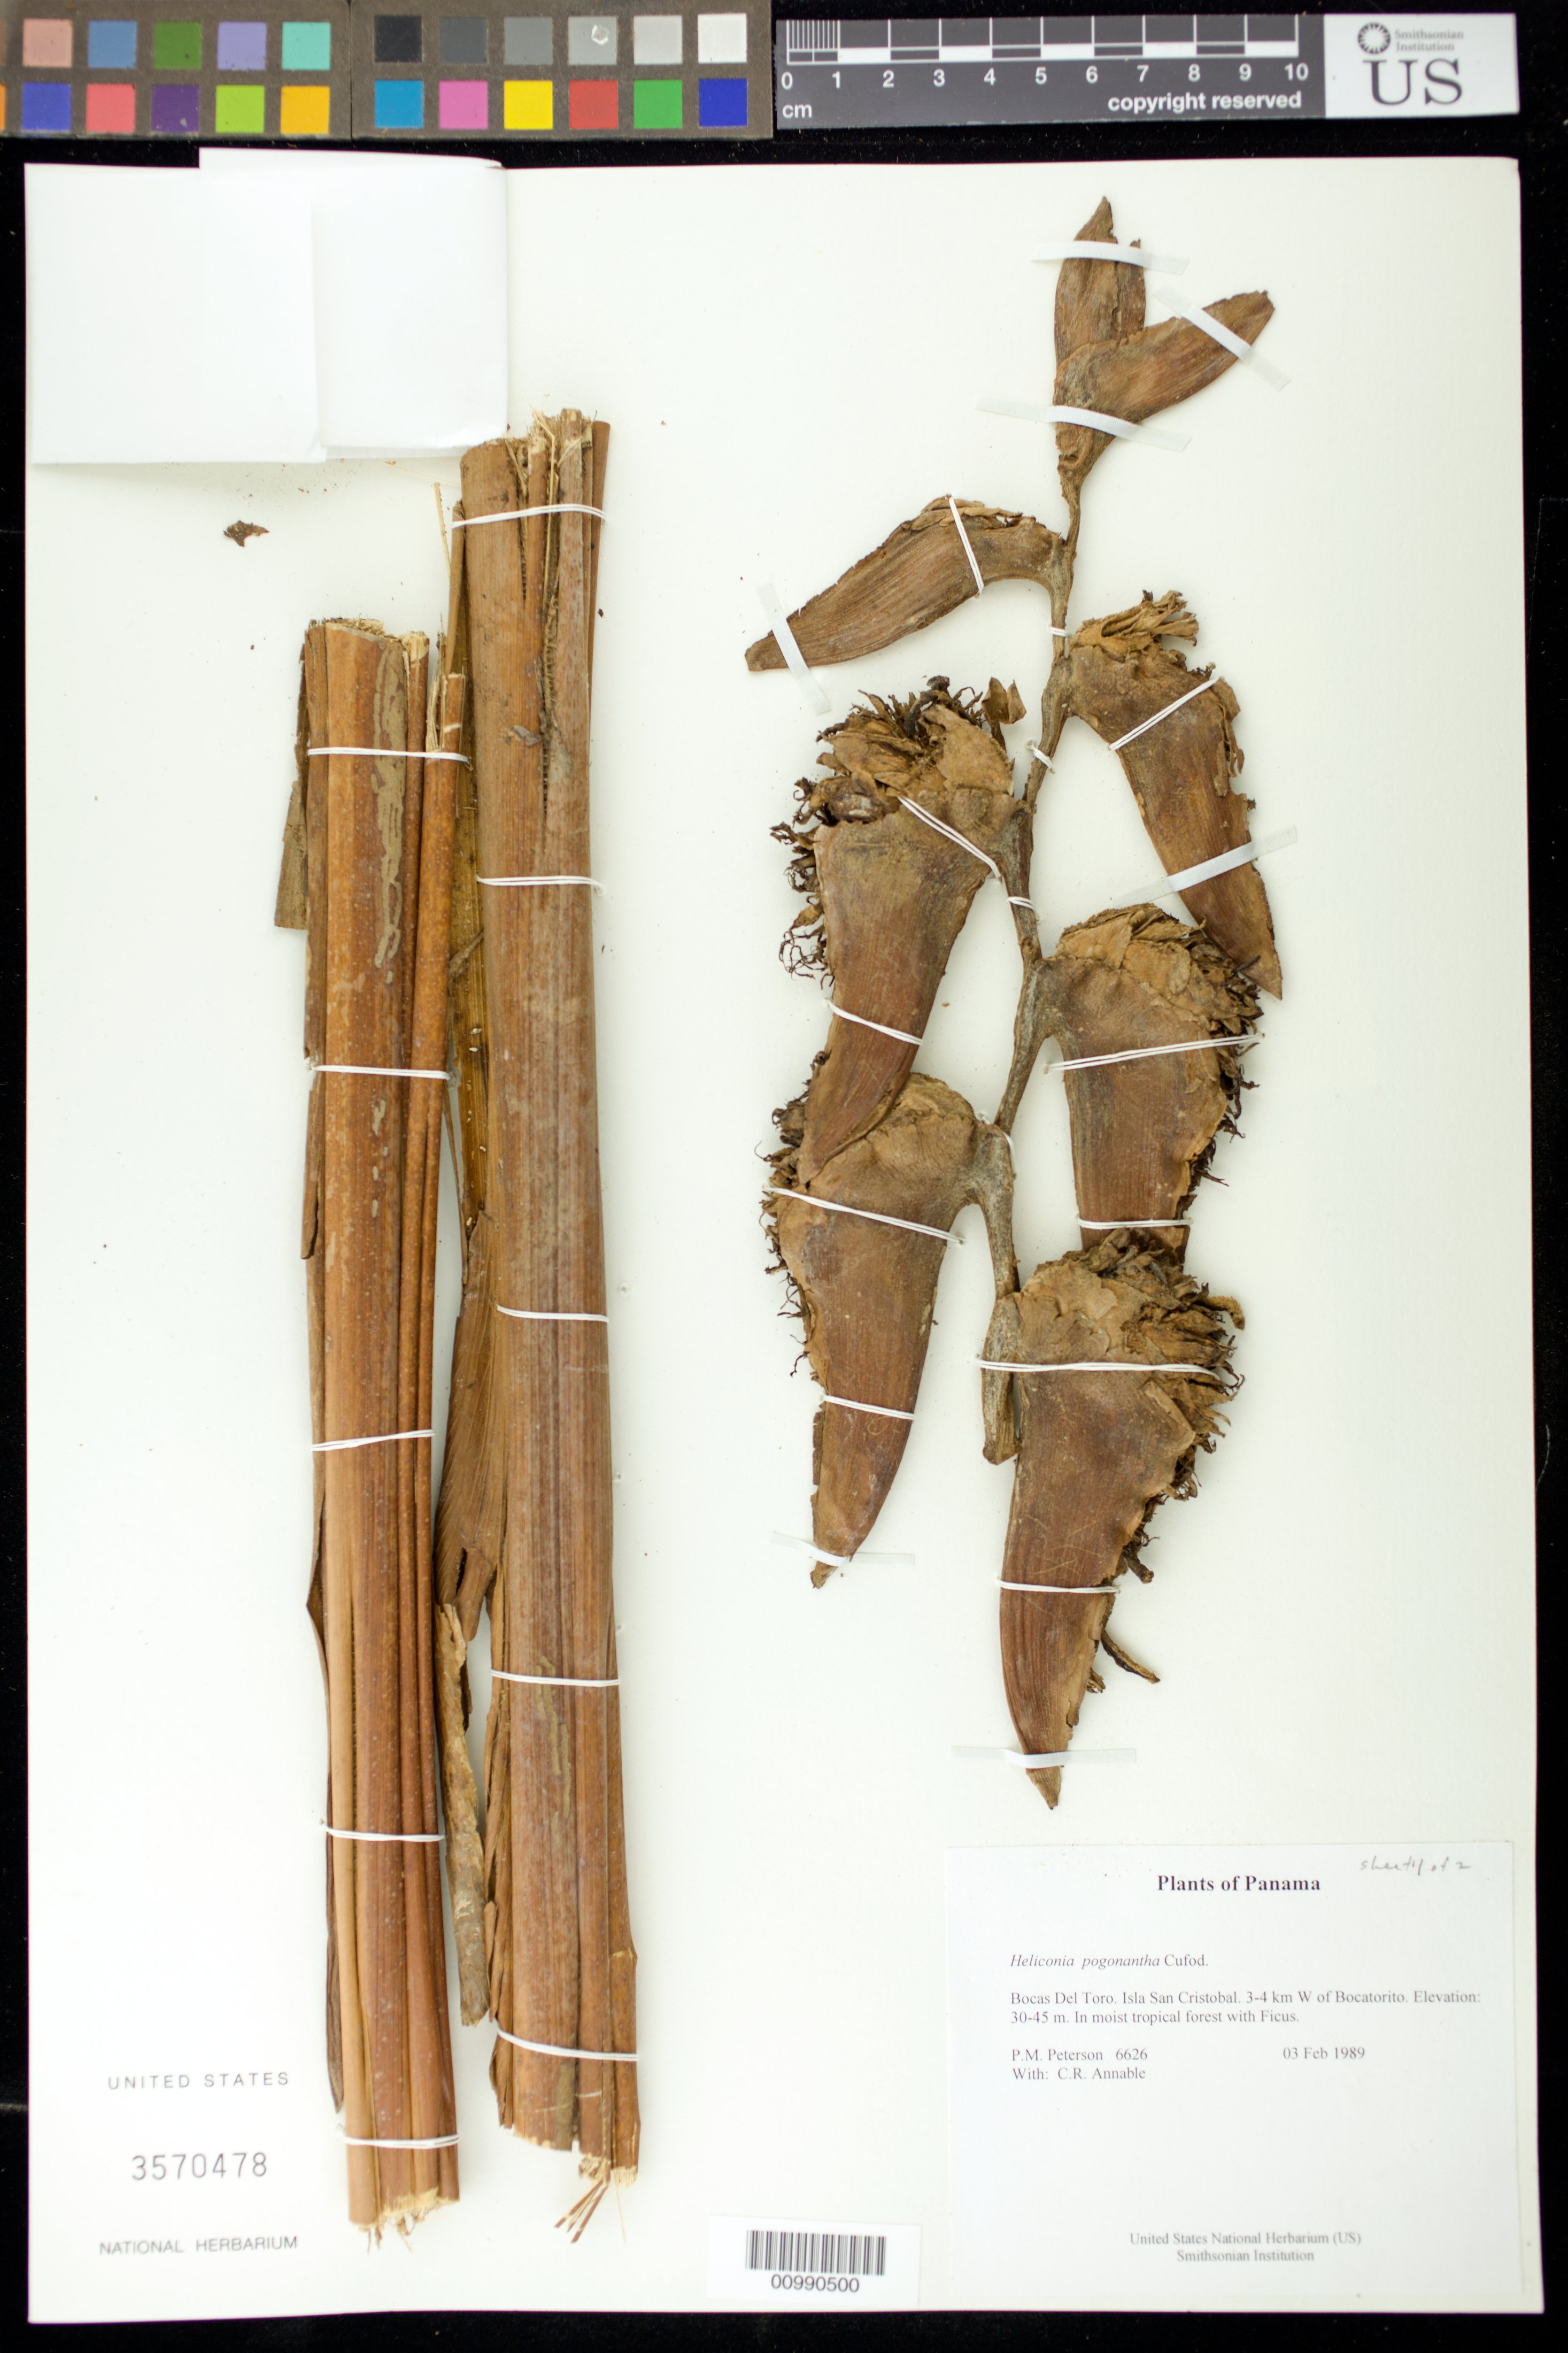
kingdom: Plantae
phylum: Tracheophyta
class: Liliopsida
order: Zingiberales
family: Heliconiaceae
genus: Heliconia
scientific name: Heliconia pogonantha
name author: Cufod.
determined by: Peterson, Paul M., (BOT), Smithsonian Institution - National Museum of Natural History (UNITED STATES)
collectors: P. M. Peterson & C. R. Annable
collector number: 06626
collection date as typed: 03 Feb 1989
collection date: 1989-02-03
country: Panama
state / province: Bocas del Toro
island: San Cristobal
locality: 3-4 km W of Bocatorito.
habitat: In moist tropical forest with Ficus.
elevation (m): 30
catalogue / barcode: US 3570478